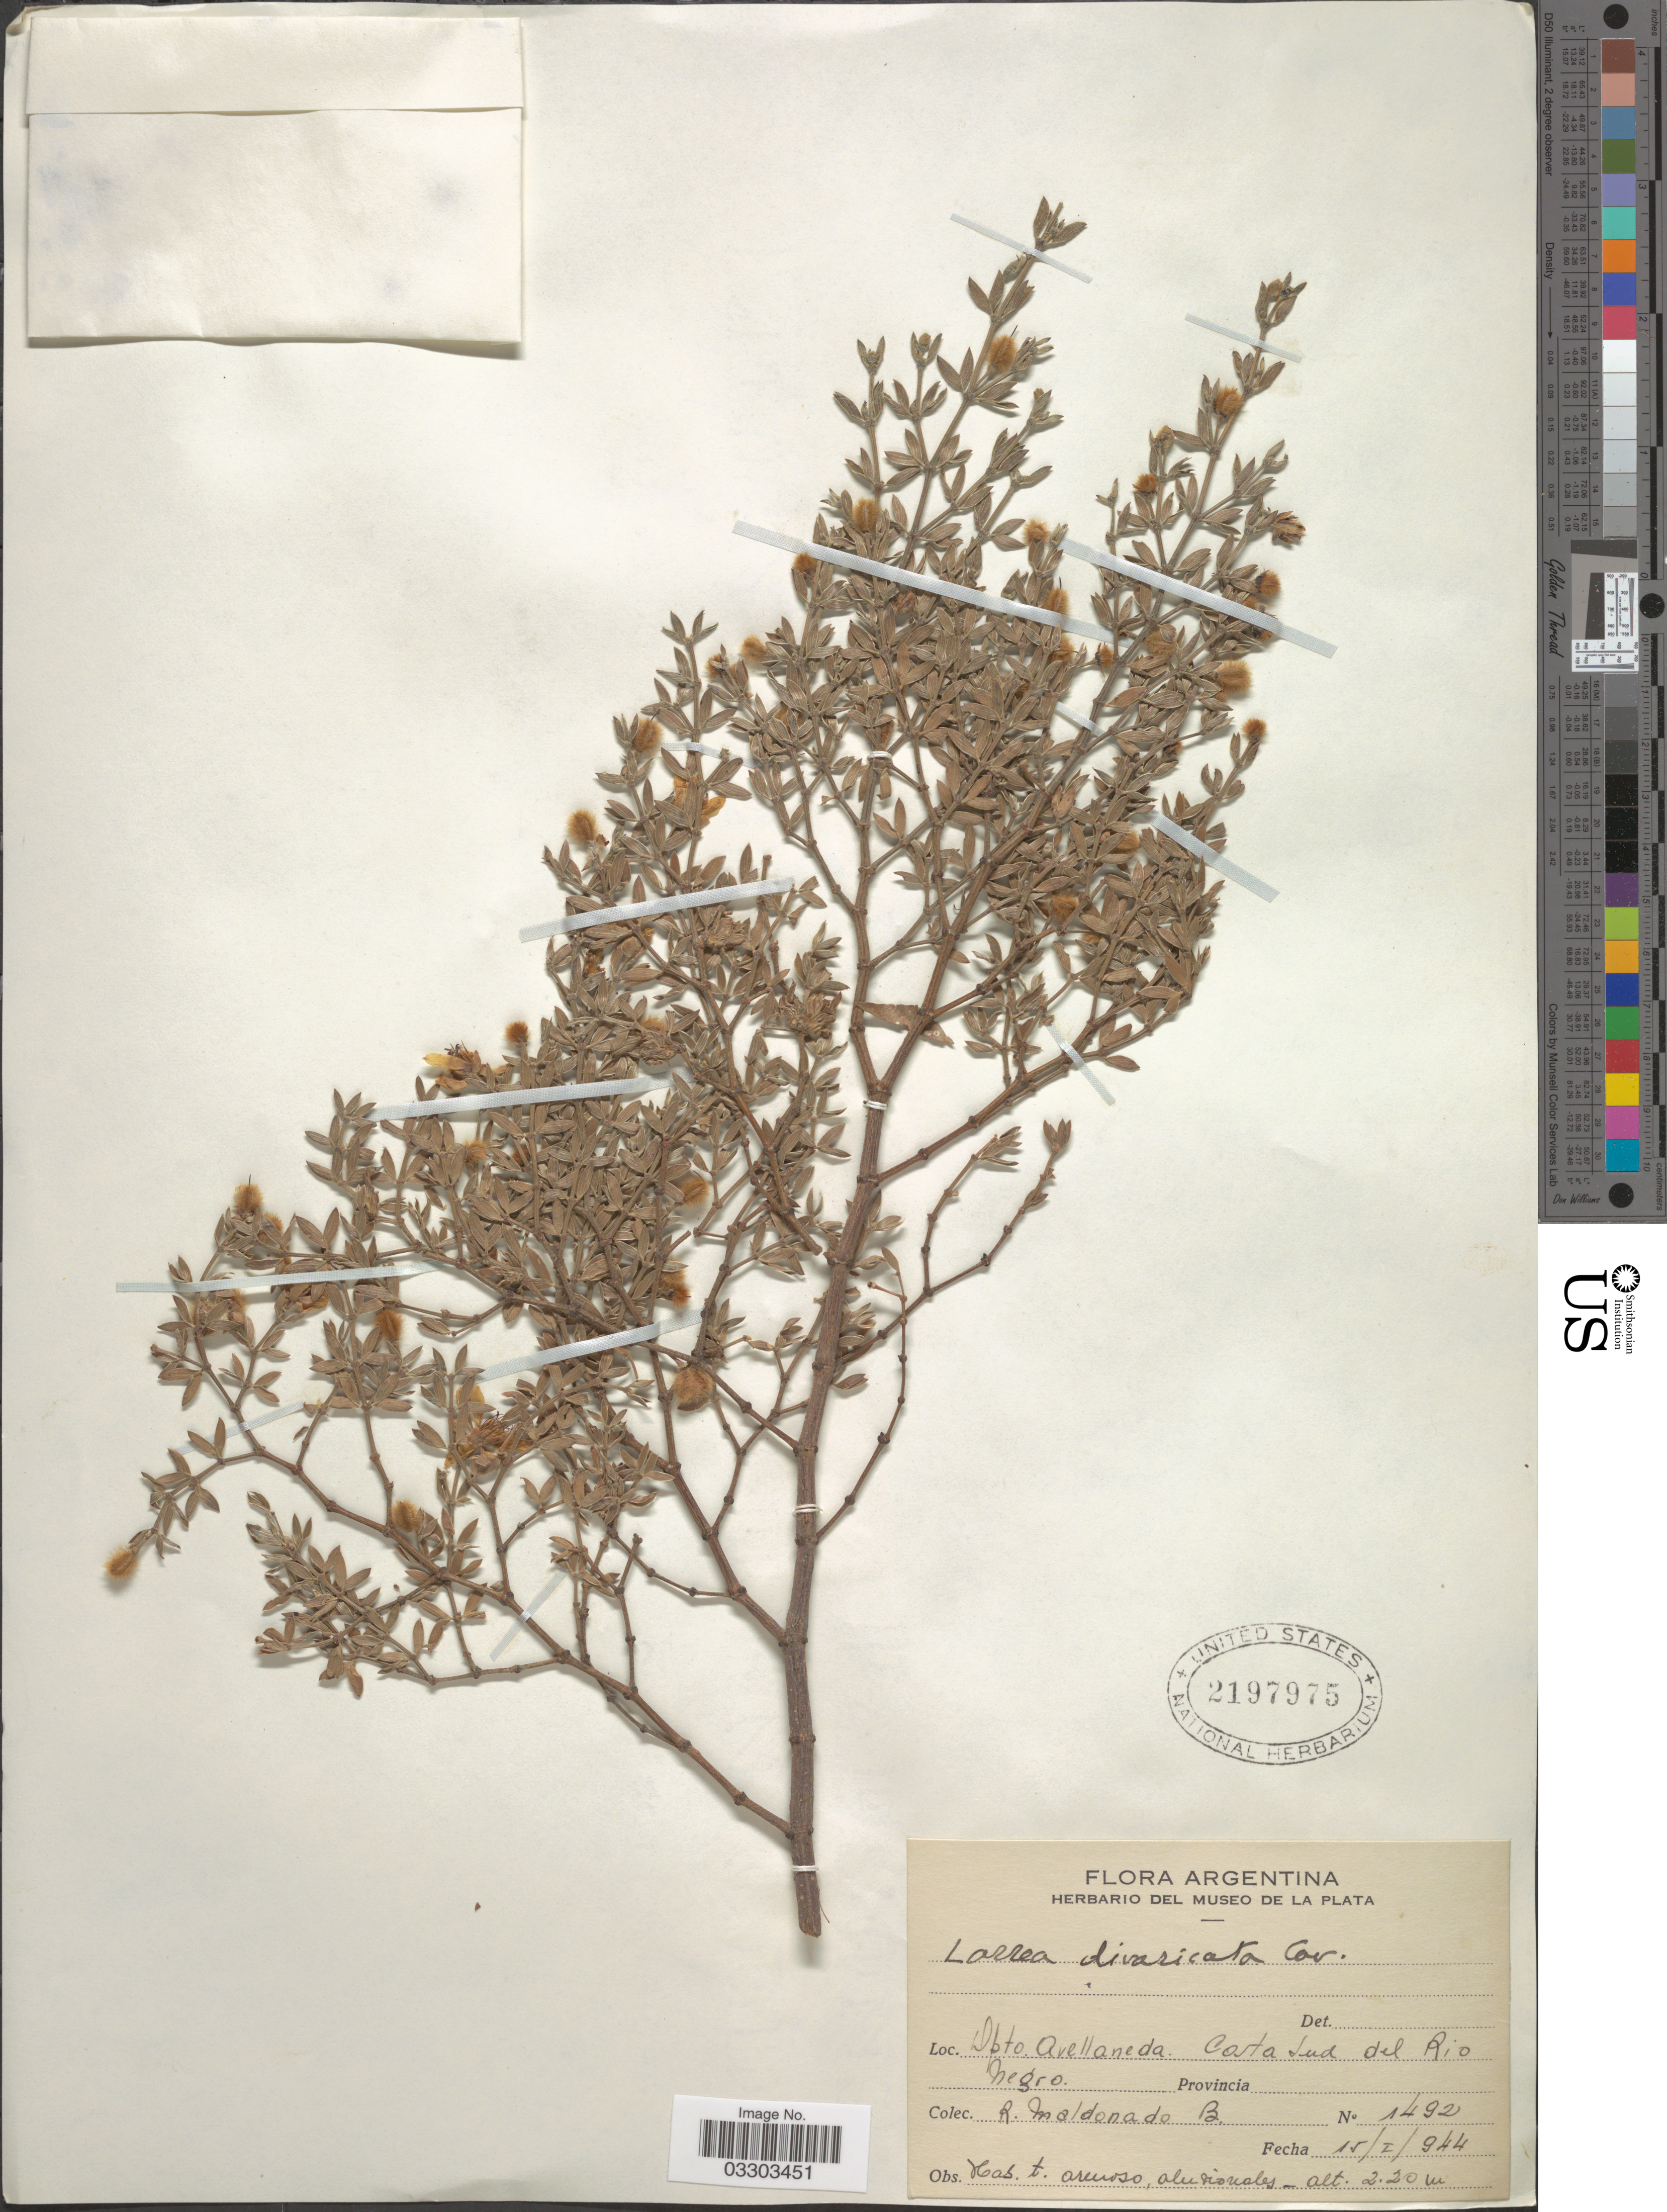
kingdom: Plantae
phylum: Tracheophyta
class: Magnoliopsida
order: Zygophyllales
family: Zygophyllaceae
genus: Larrea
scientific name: Larrea divaricata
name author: Cav.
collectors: R. Maldonado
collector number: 1492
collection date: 1944-01-15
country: Argentina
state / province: Rio Negro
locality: Dpto. Avellaneda. Costa Sud del Rio Negro.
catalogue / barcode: US 2197975